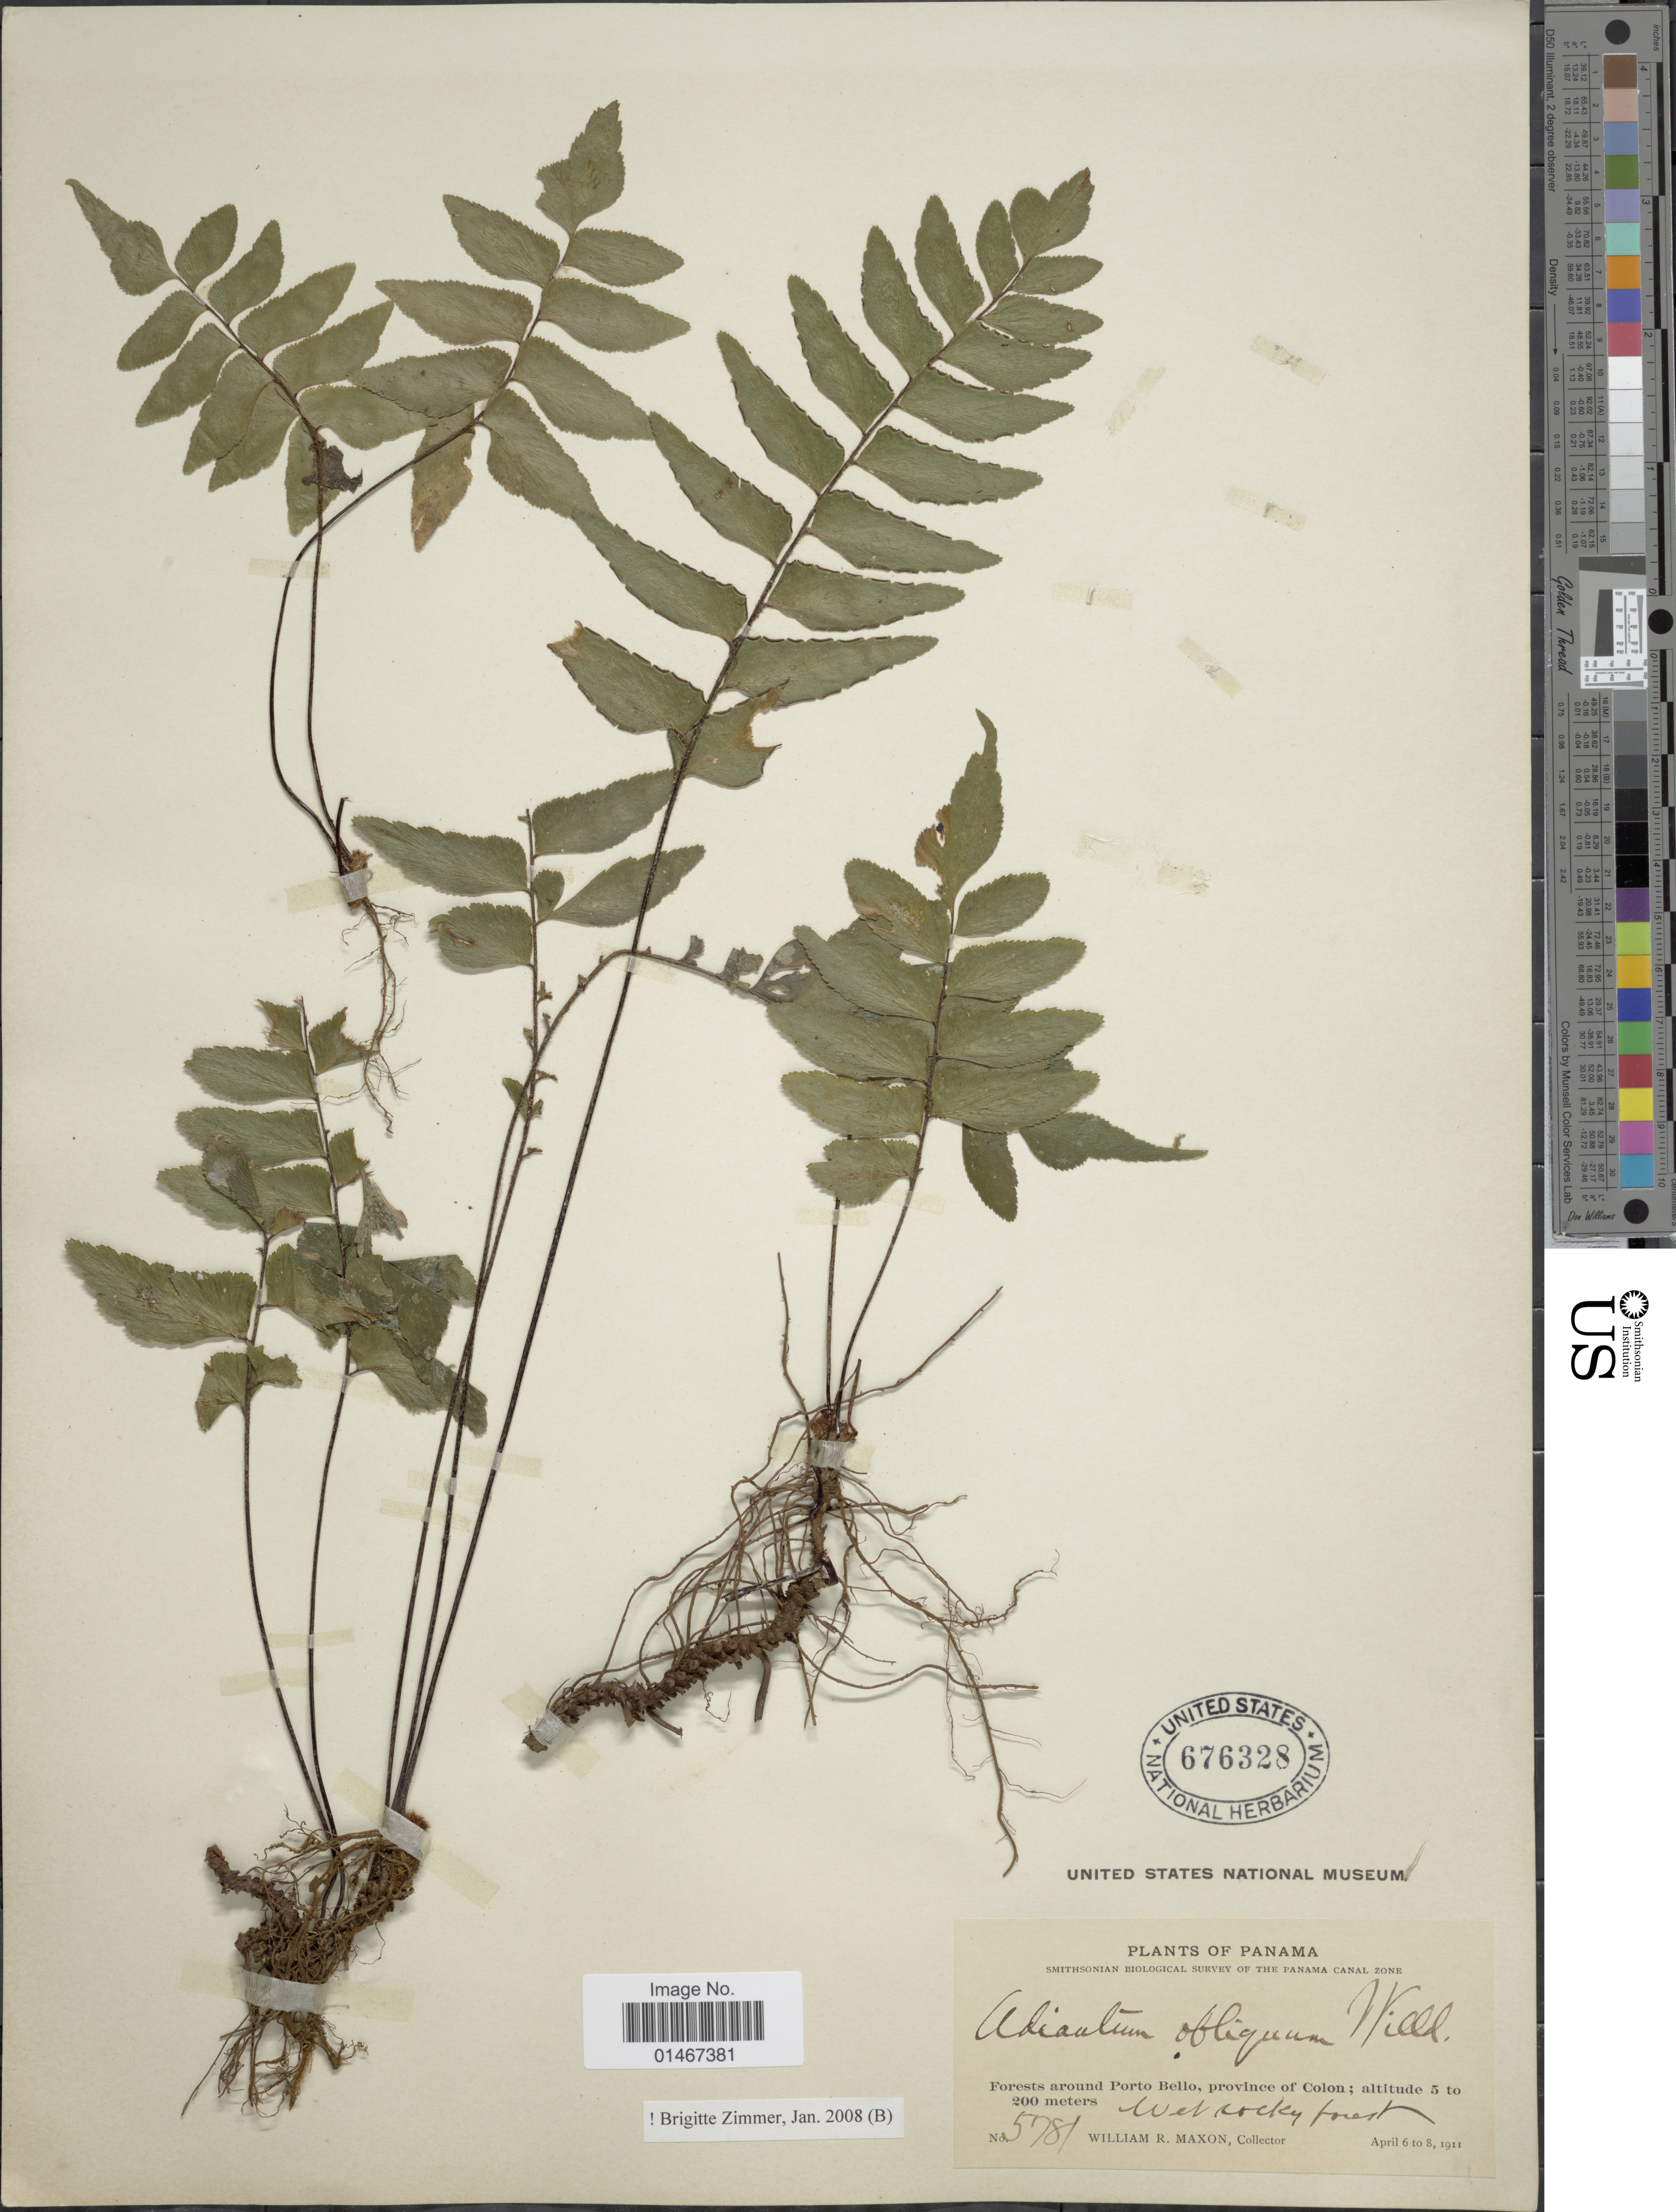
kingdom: Plantae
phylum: Tracheophyta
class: Polypodiopsida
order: Polypodiales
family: Pteridaceae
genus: Adiantum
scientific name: Adiantum obliquum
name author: Willd.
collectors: W. R. Maxon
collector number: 5781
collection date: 1911-04-06/1911-04-08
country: Panama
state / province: Colón / Panamá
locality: Forests around Porto Bello, province of Colon.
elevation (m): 5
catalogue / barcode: US 676328